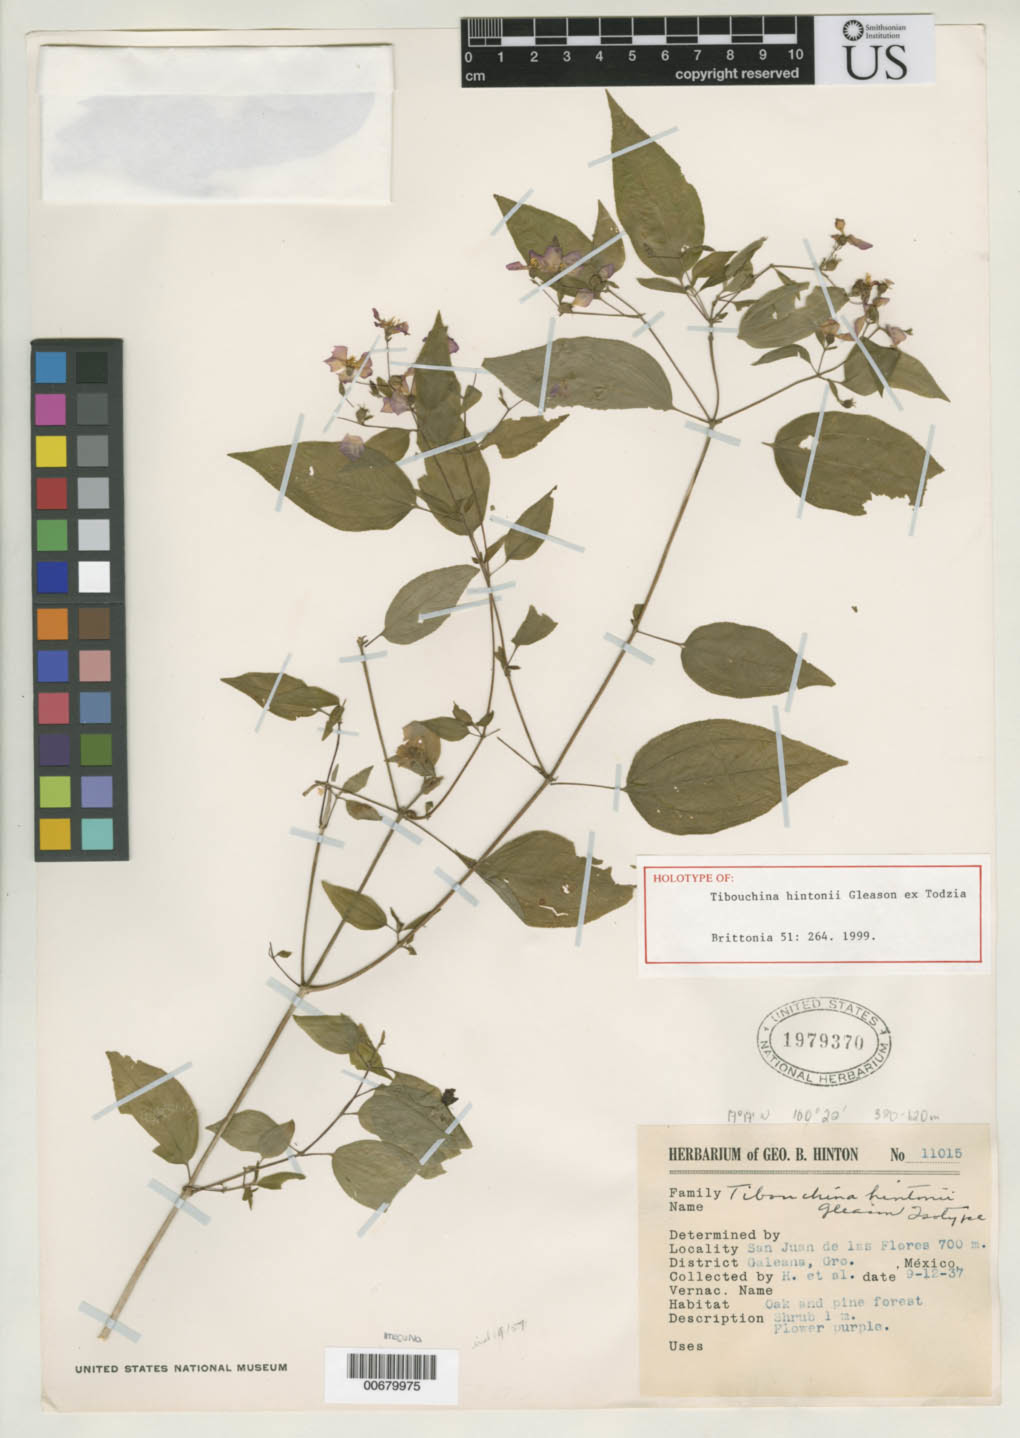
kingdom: Plantae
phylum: Tracheophyta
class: Magnoliopsida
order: Myrtales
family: Melastomataceae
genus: Tibouchina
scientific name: Tibouchina hintonii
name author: Gleason ex Todzia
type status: Holotype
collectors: G. B. Hinton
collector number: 11015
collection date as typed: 09 Dec 1937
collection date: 1937-12-09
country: Mexico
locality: San Juan de las Flores, Galeana, Gro. - Plan de Carrizo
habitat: Oak and pine forest.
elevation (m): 700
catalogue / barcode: US 1979370